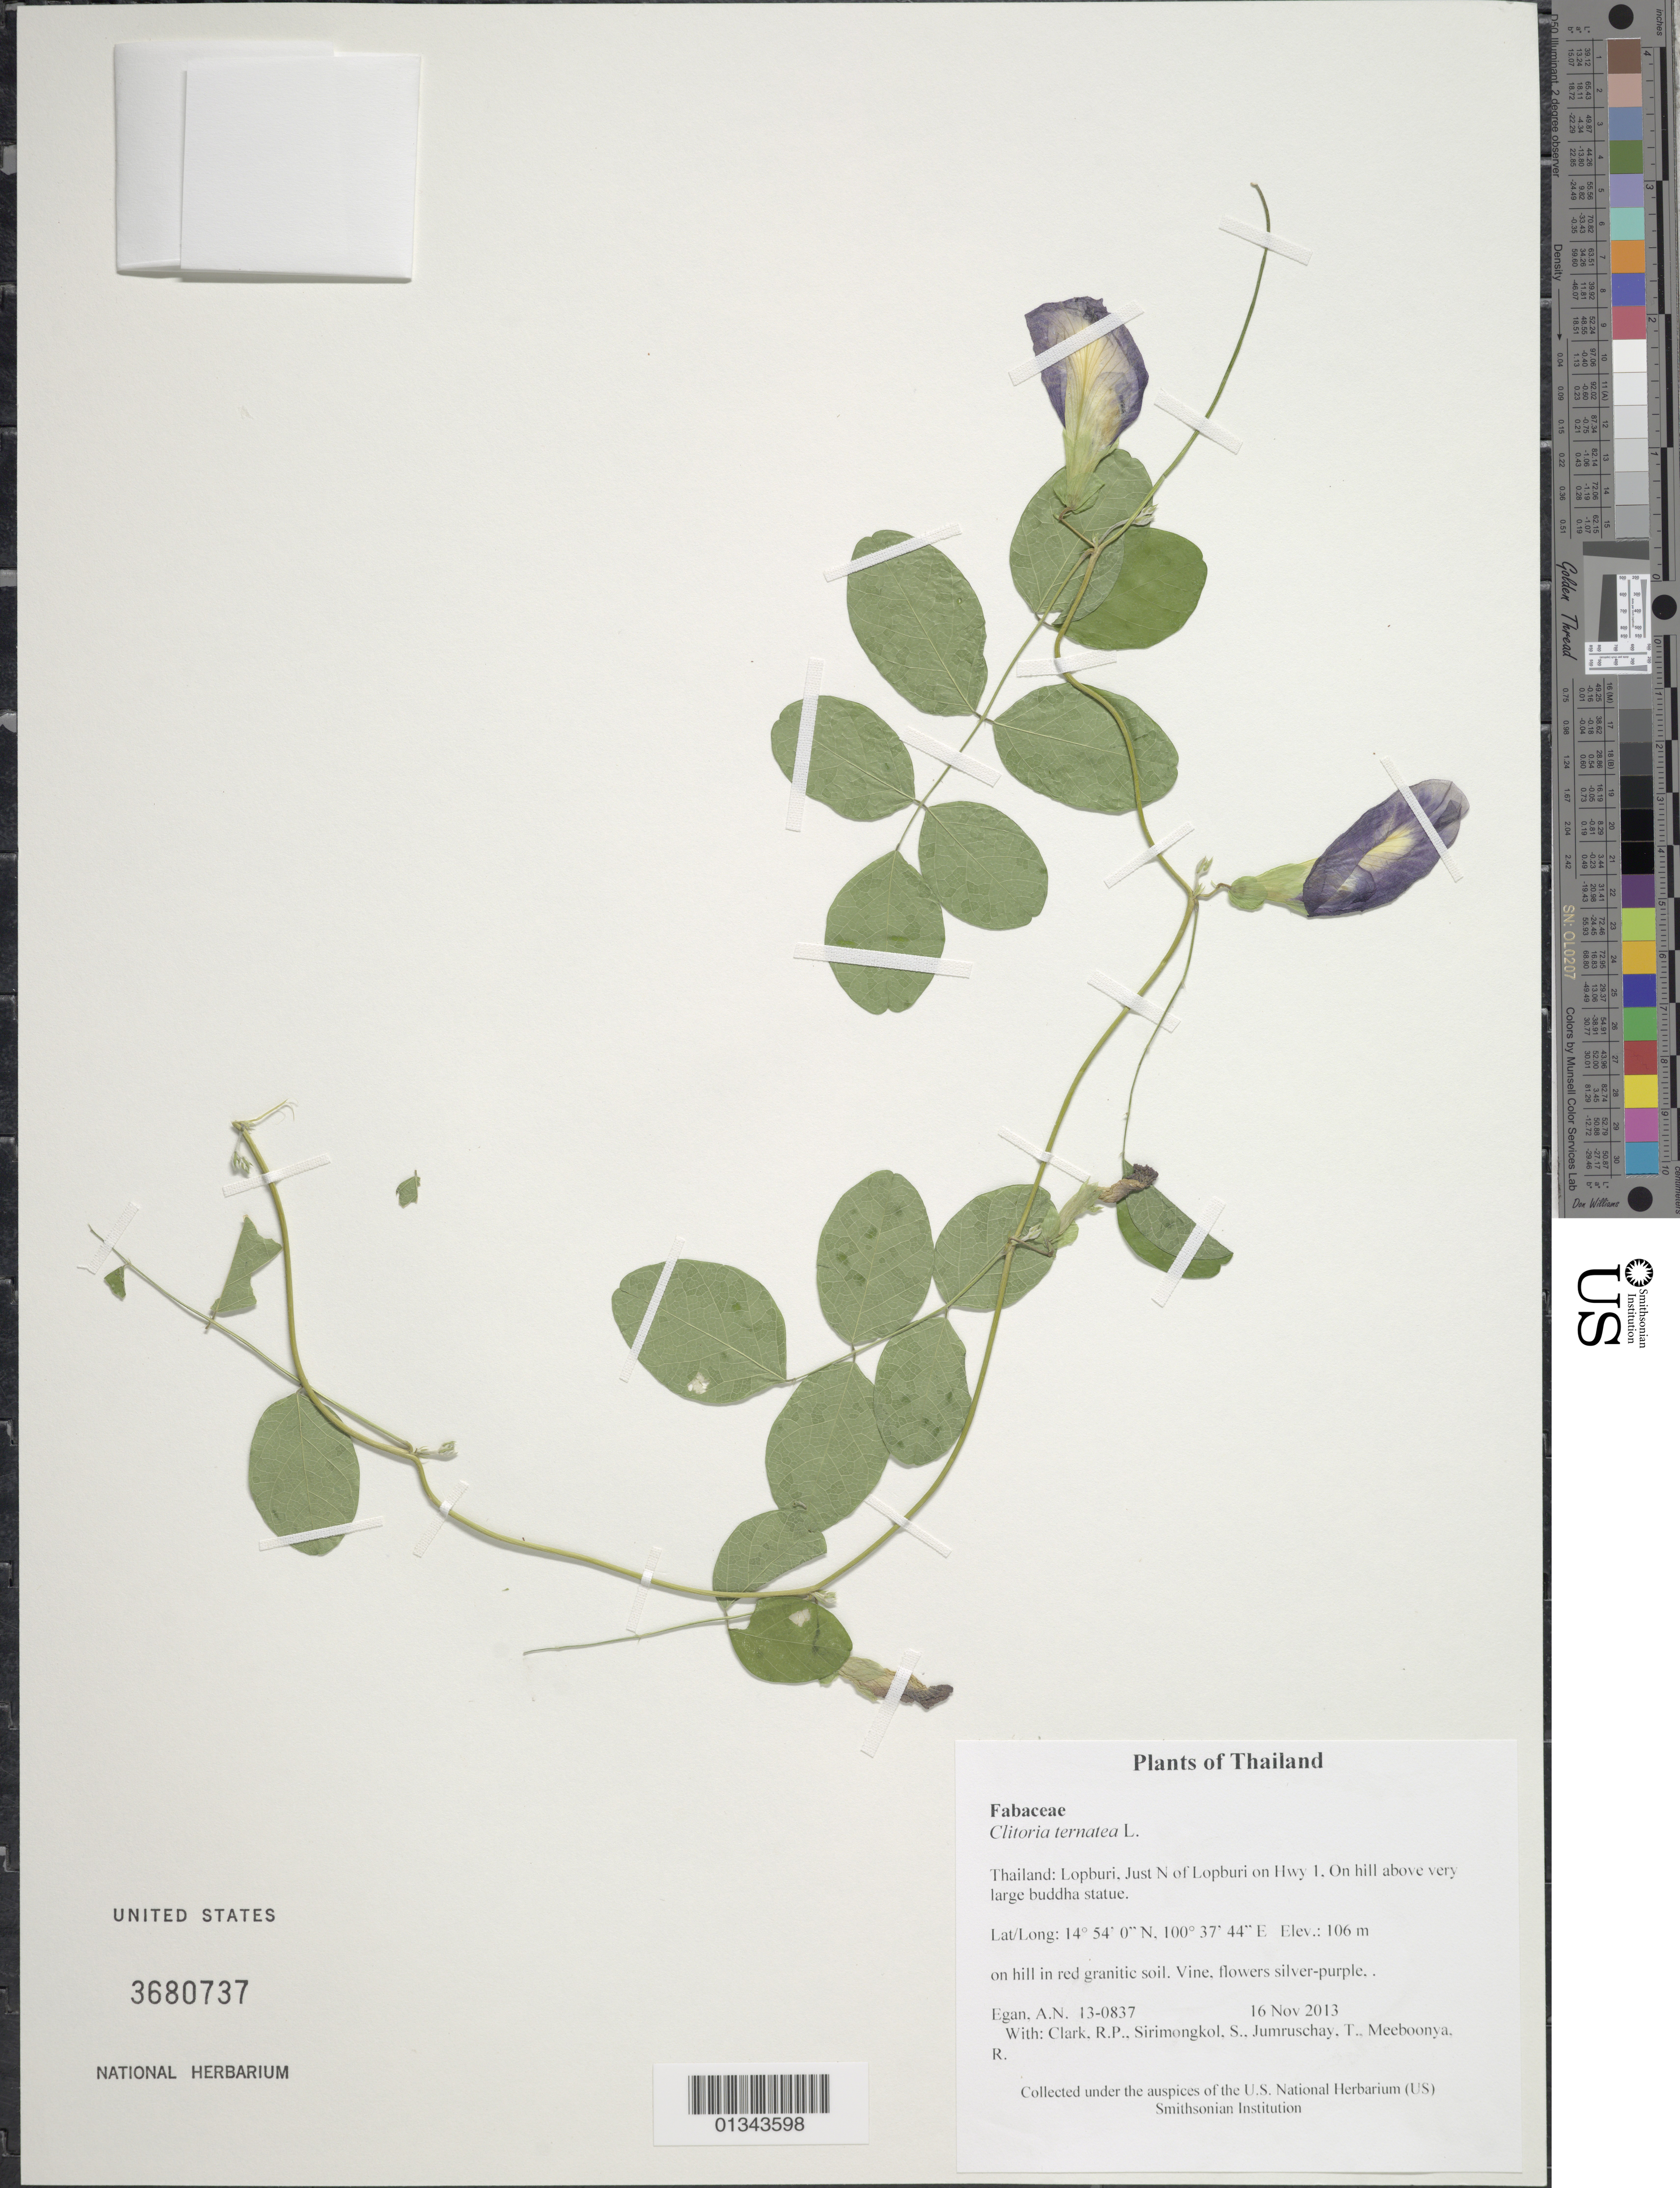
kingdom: Plantae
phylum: Tracheophyta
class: Magnoliopsida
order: Fabales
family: Fabaceae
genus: Clitoria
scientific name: Clitoria ternatea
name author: L.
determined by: Egan, Ashley N., (US), Smithsonian Institution - National Museum of Natural History (UNITED STATES)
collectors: A. N. Egan, R. P. Clark, S. Sirimongkol, T. Jumruschay & R. Meeboonya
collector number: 13-0837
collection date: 2013-11-16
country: Thailand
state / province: Lop Buri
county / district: Mueang Lopburi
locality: Just N of Lopburi on Hwy 1, On hill above very large buddha statue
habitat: on hill in red granitic soil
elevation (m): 106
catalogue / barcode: US 3680737